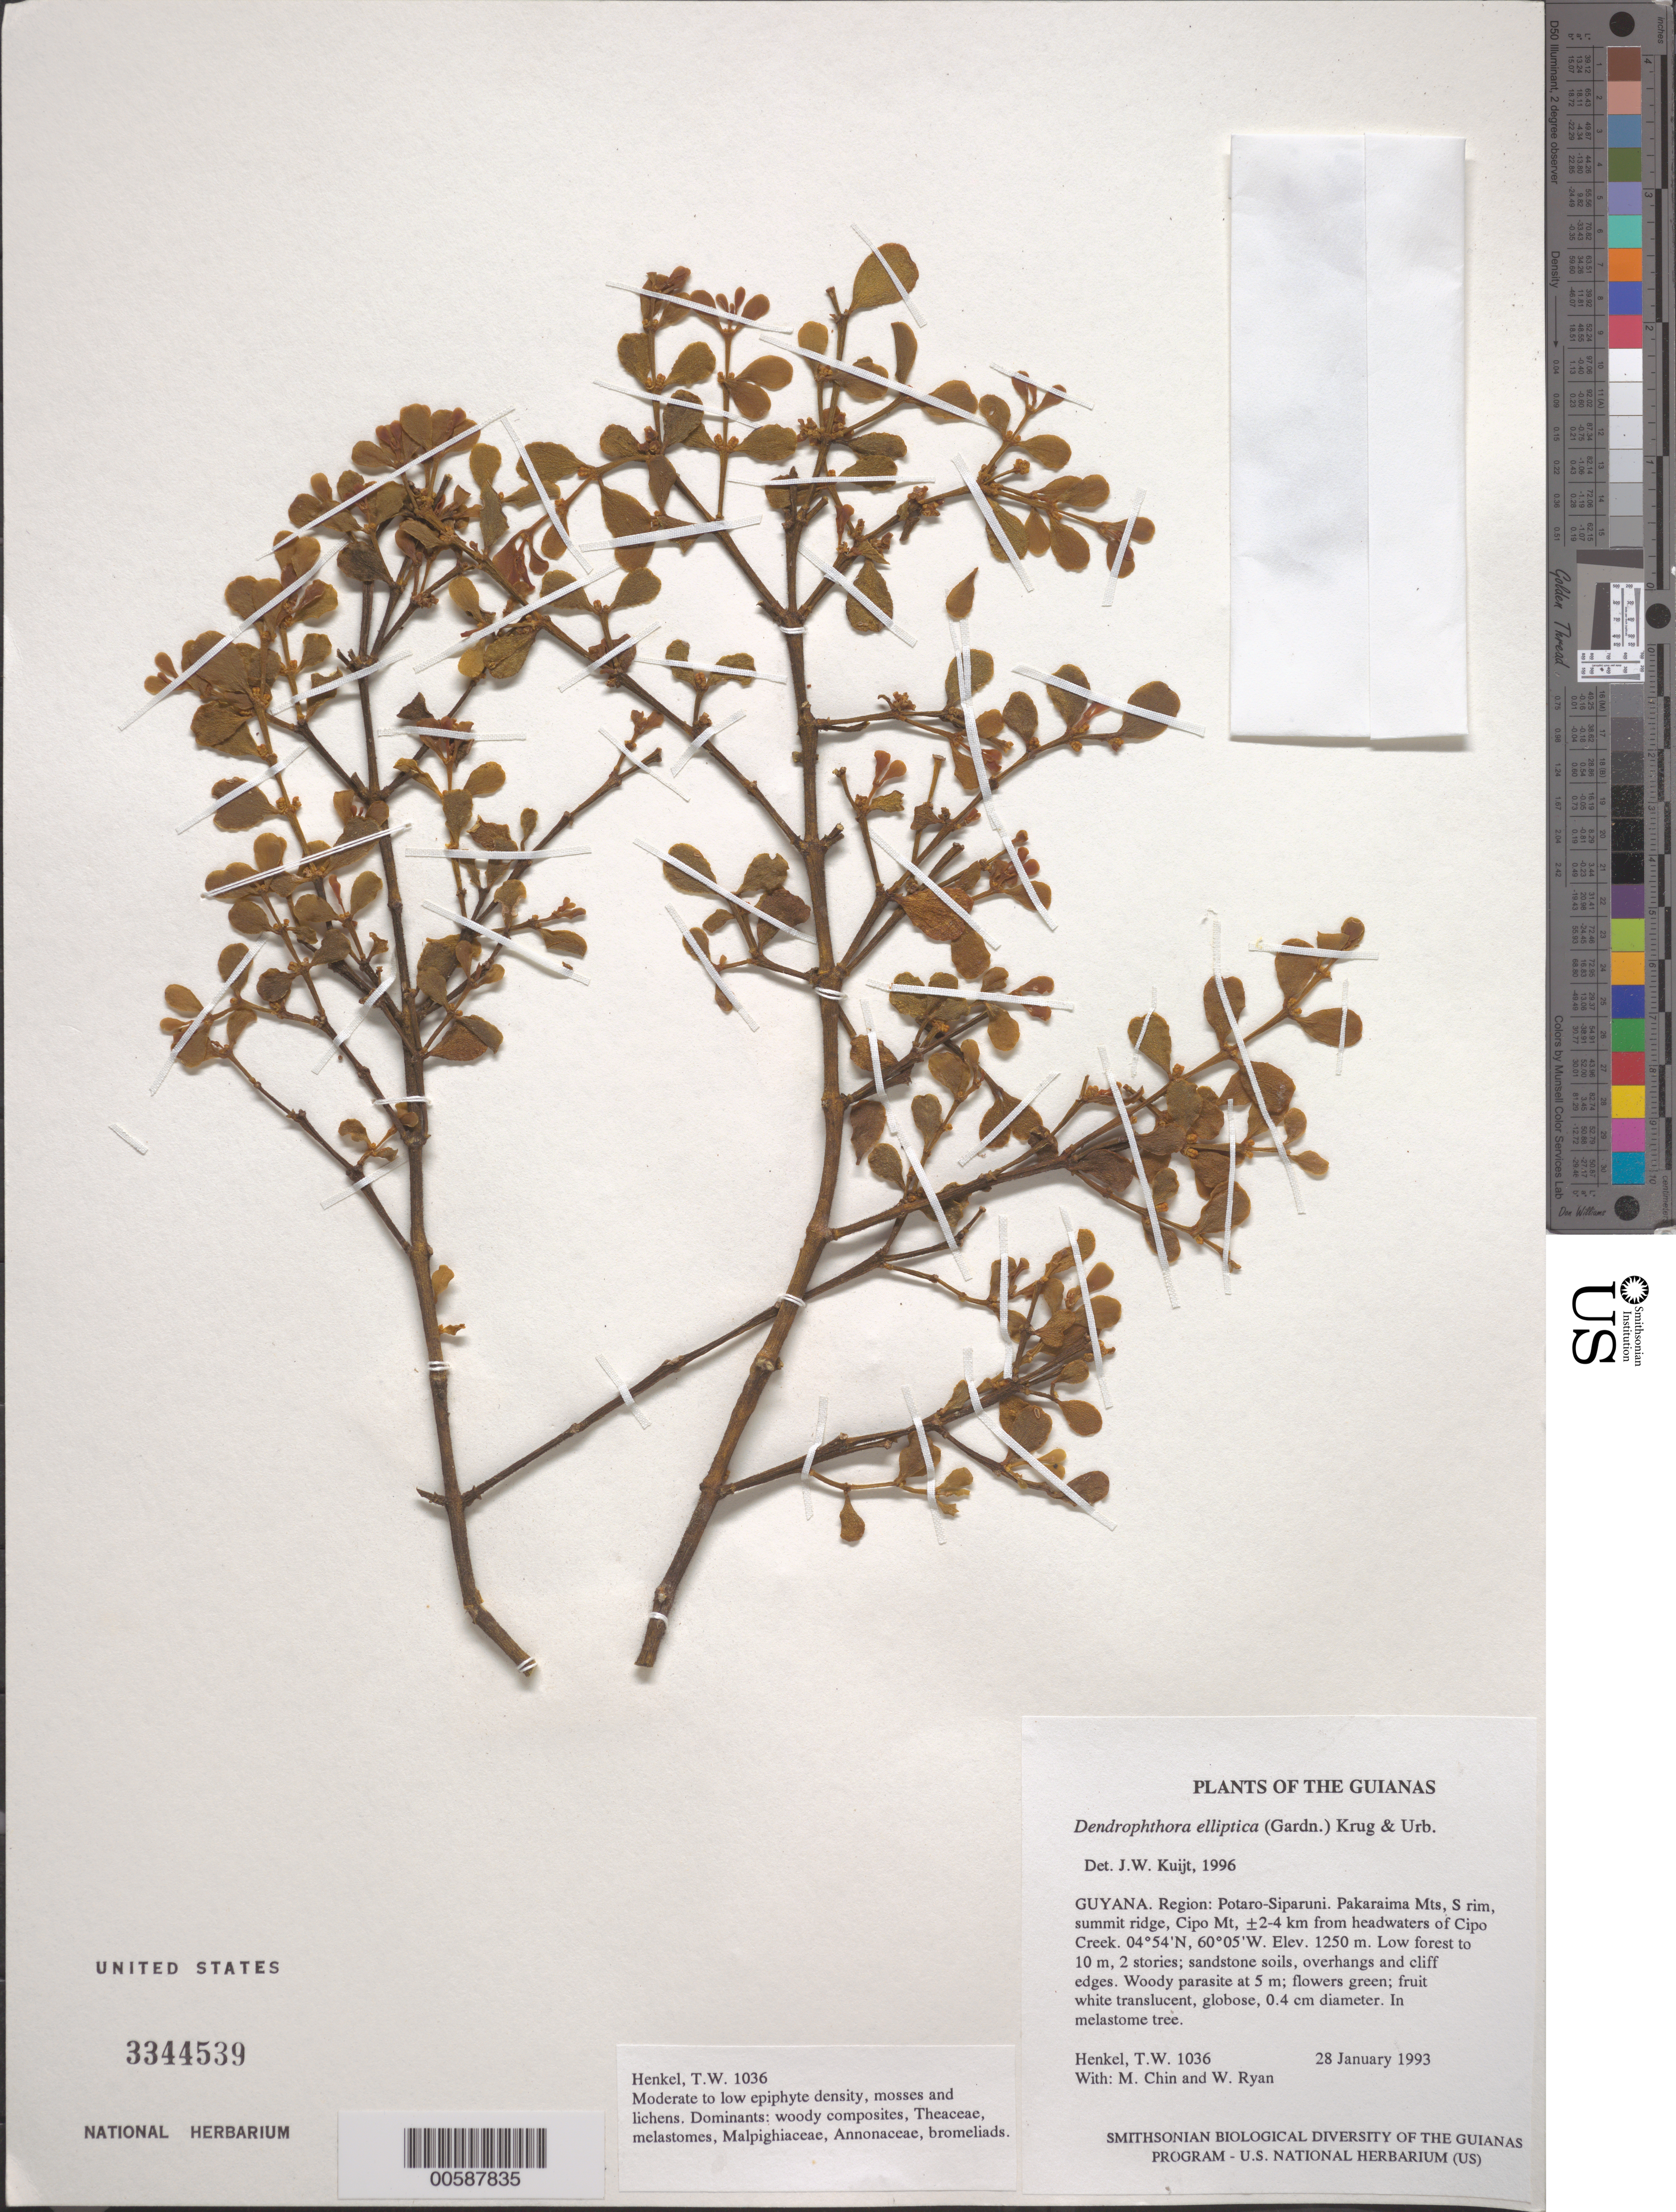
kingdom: Plantae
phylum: Tracheophyta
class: Magnoliopsida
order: Santalales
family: Viscaceae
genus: Dendrophthora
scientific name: Dendrophthora elliptica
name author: (Gardner) Krug & Urb.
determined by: Kuijt, Job, (CANADA)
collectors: T. Henkel, M. Chin & W. Ryan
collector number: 1036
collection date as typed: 28 January 1993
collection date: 1993-01-28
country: Guyana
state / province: Potaro-Siparuni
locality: Pakaraima Mts, S rim, summit ridge, Cipo Mt, ±2-4 km from headwaters of Cipo Creek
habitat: Low forest to 10 m, 2 stories; sandstone soils, overhangs and cliff edges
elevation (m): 1250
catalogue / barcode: US 3344539